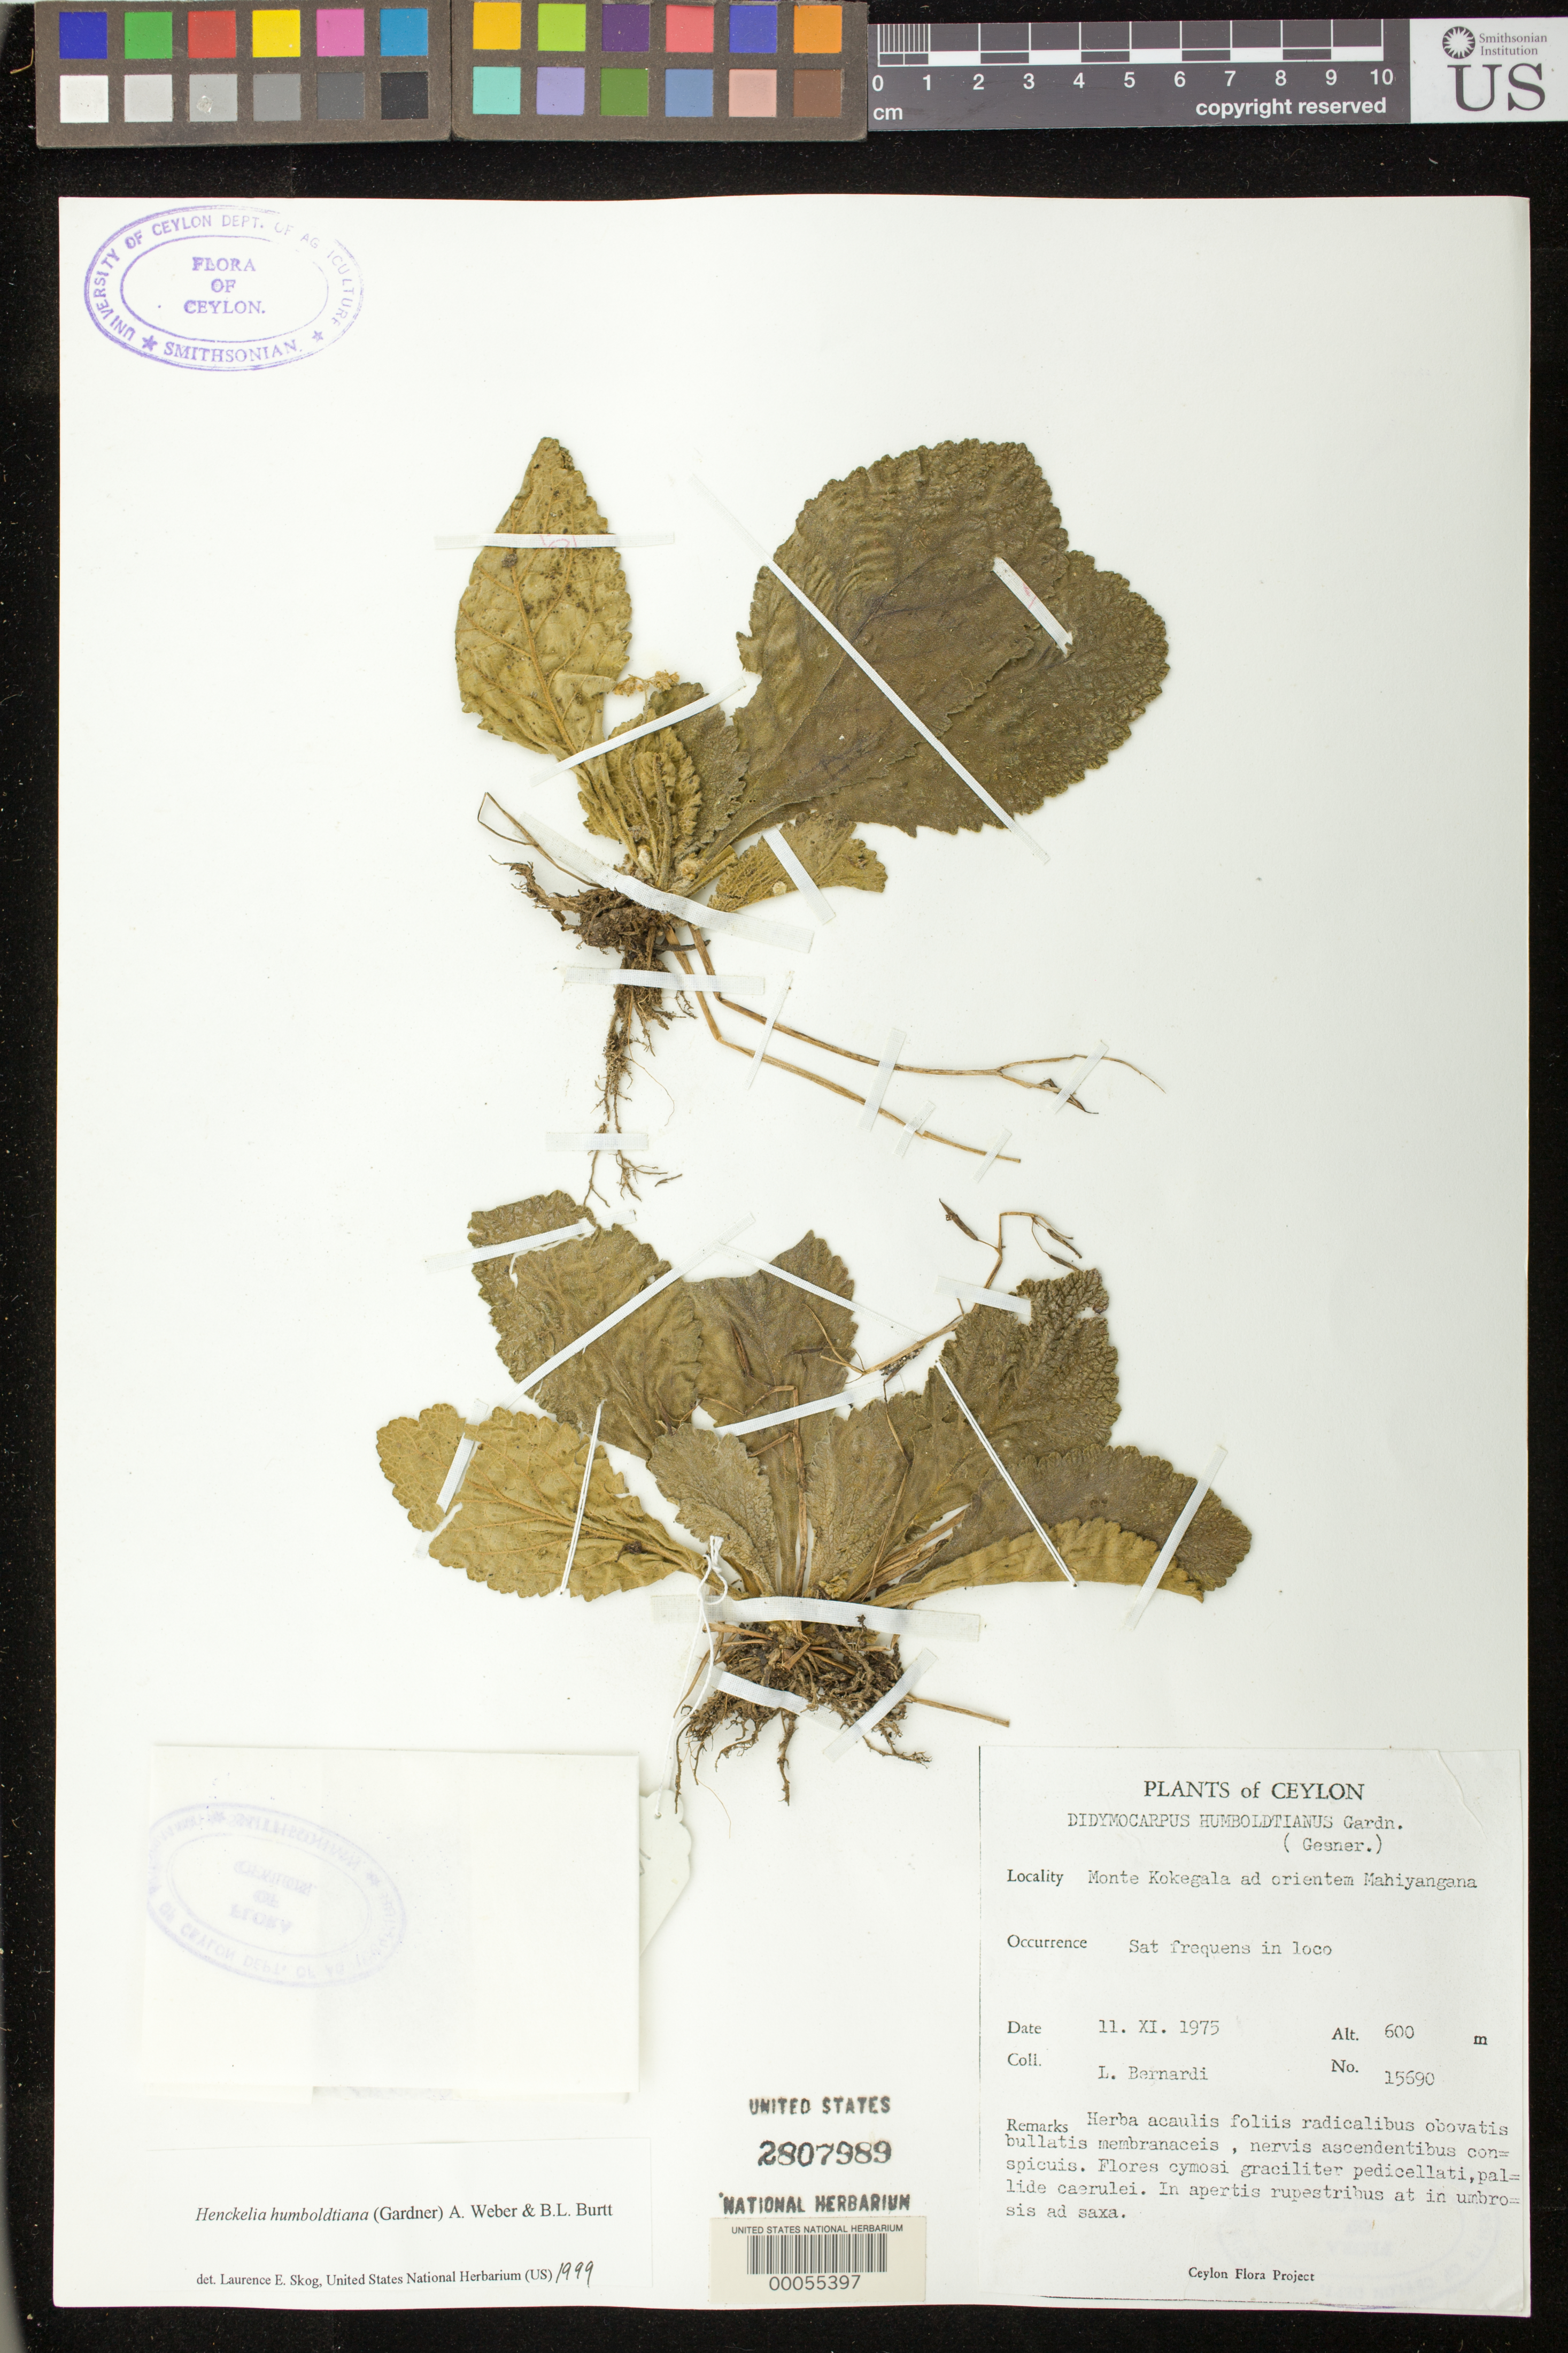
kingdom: Plantae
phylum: Tracheophyta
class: Magnoliopsida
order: Lamiales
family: Gesneriaceae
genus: Henckelia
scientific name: Henckelia humboldtiana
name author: (Gardner) A. Weber & B.L. Burtt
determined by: Skog, Laurence E.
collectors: L. Bernardi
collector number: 15690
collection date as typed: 11 Nov 1975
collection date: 1975-11-11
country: Sri Lanka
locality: Monte kokegala, w of mahiyangana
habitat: Sat frequensin loco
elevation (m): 600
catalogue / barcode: US 2807989